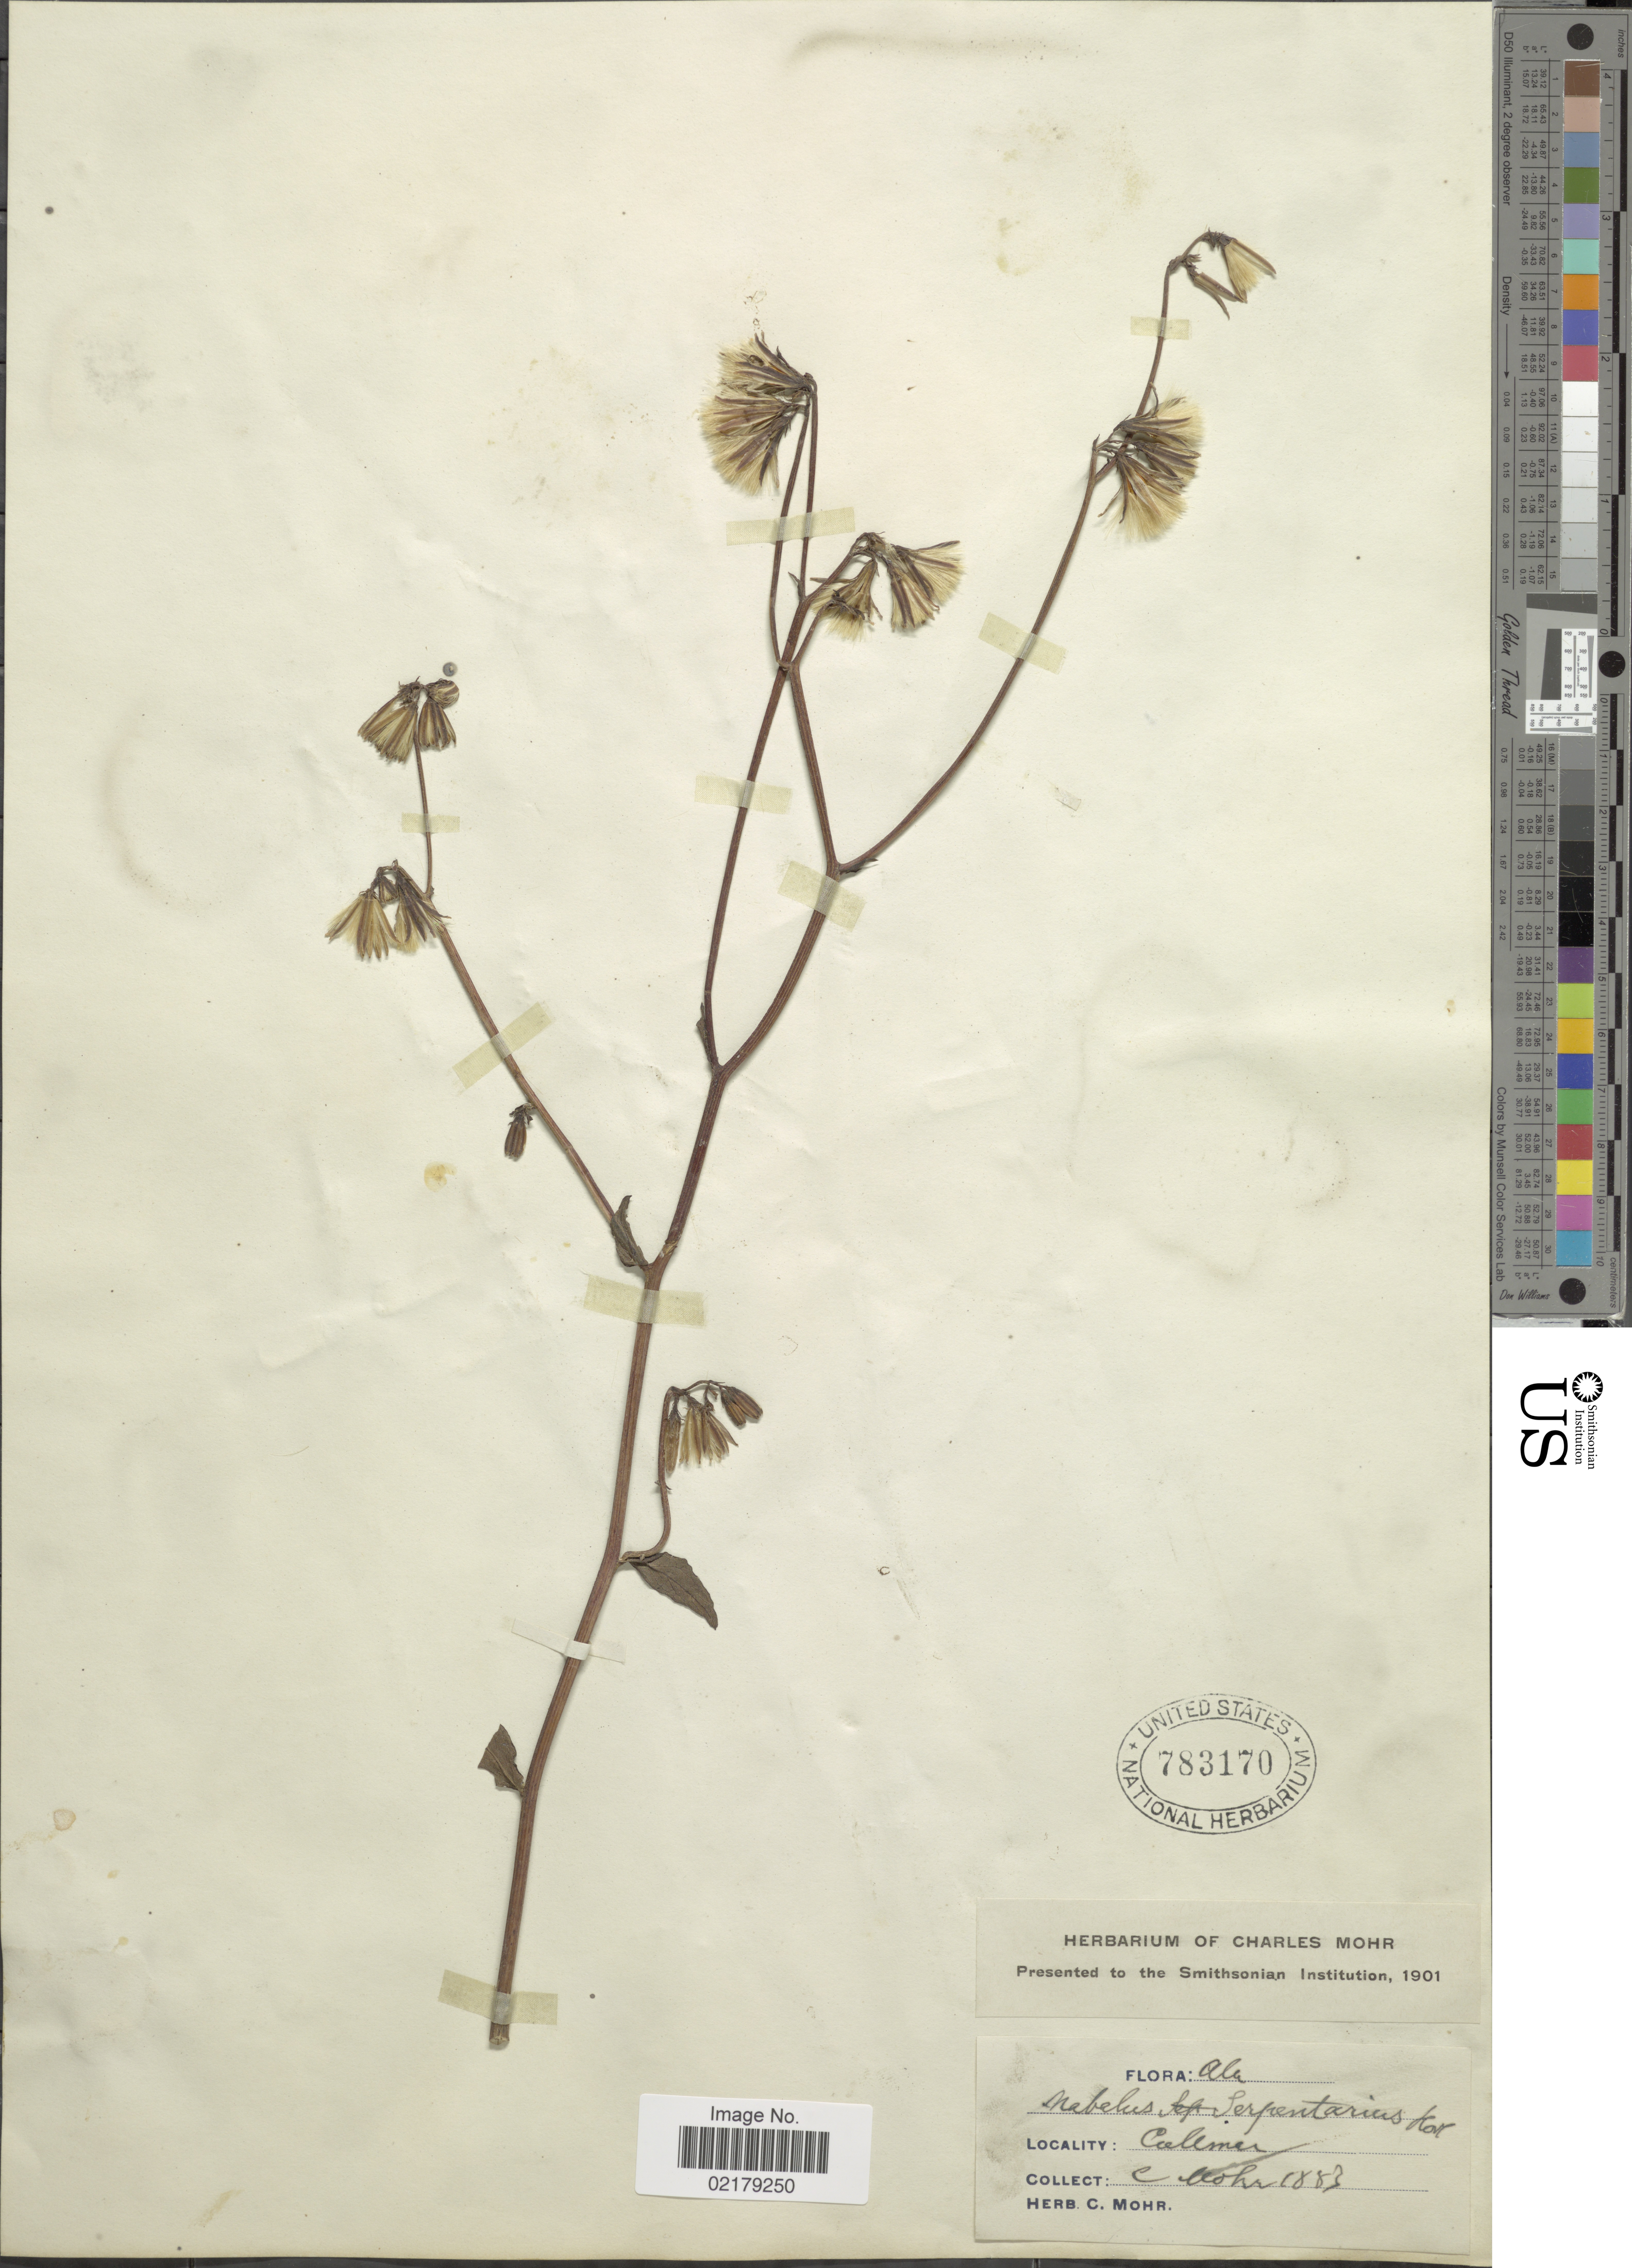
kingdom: Plantae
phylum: Tracheophyta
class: Magnoliopsida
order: Asterales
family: Asteraceae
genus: Nabalus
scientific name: Nabalus serpentarius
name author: (Pursh) Hook.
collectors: C. T. Mohr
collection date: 1883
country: United States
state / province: Alabama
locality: Cullmen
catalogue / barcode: US 783170